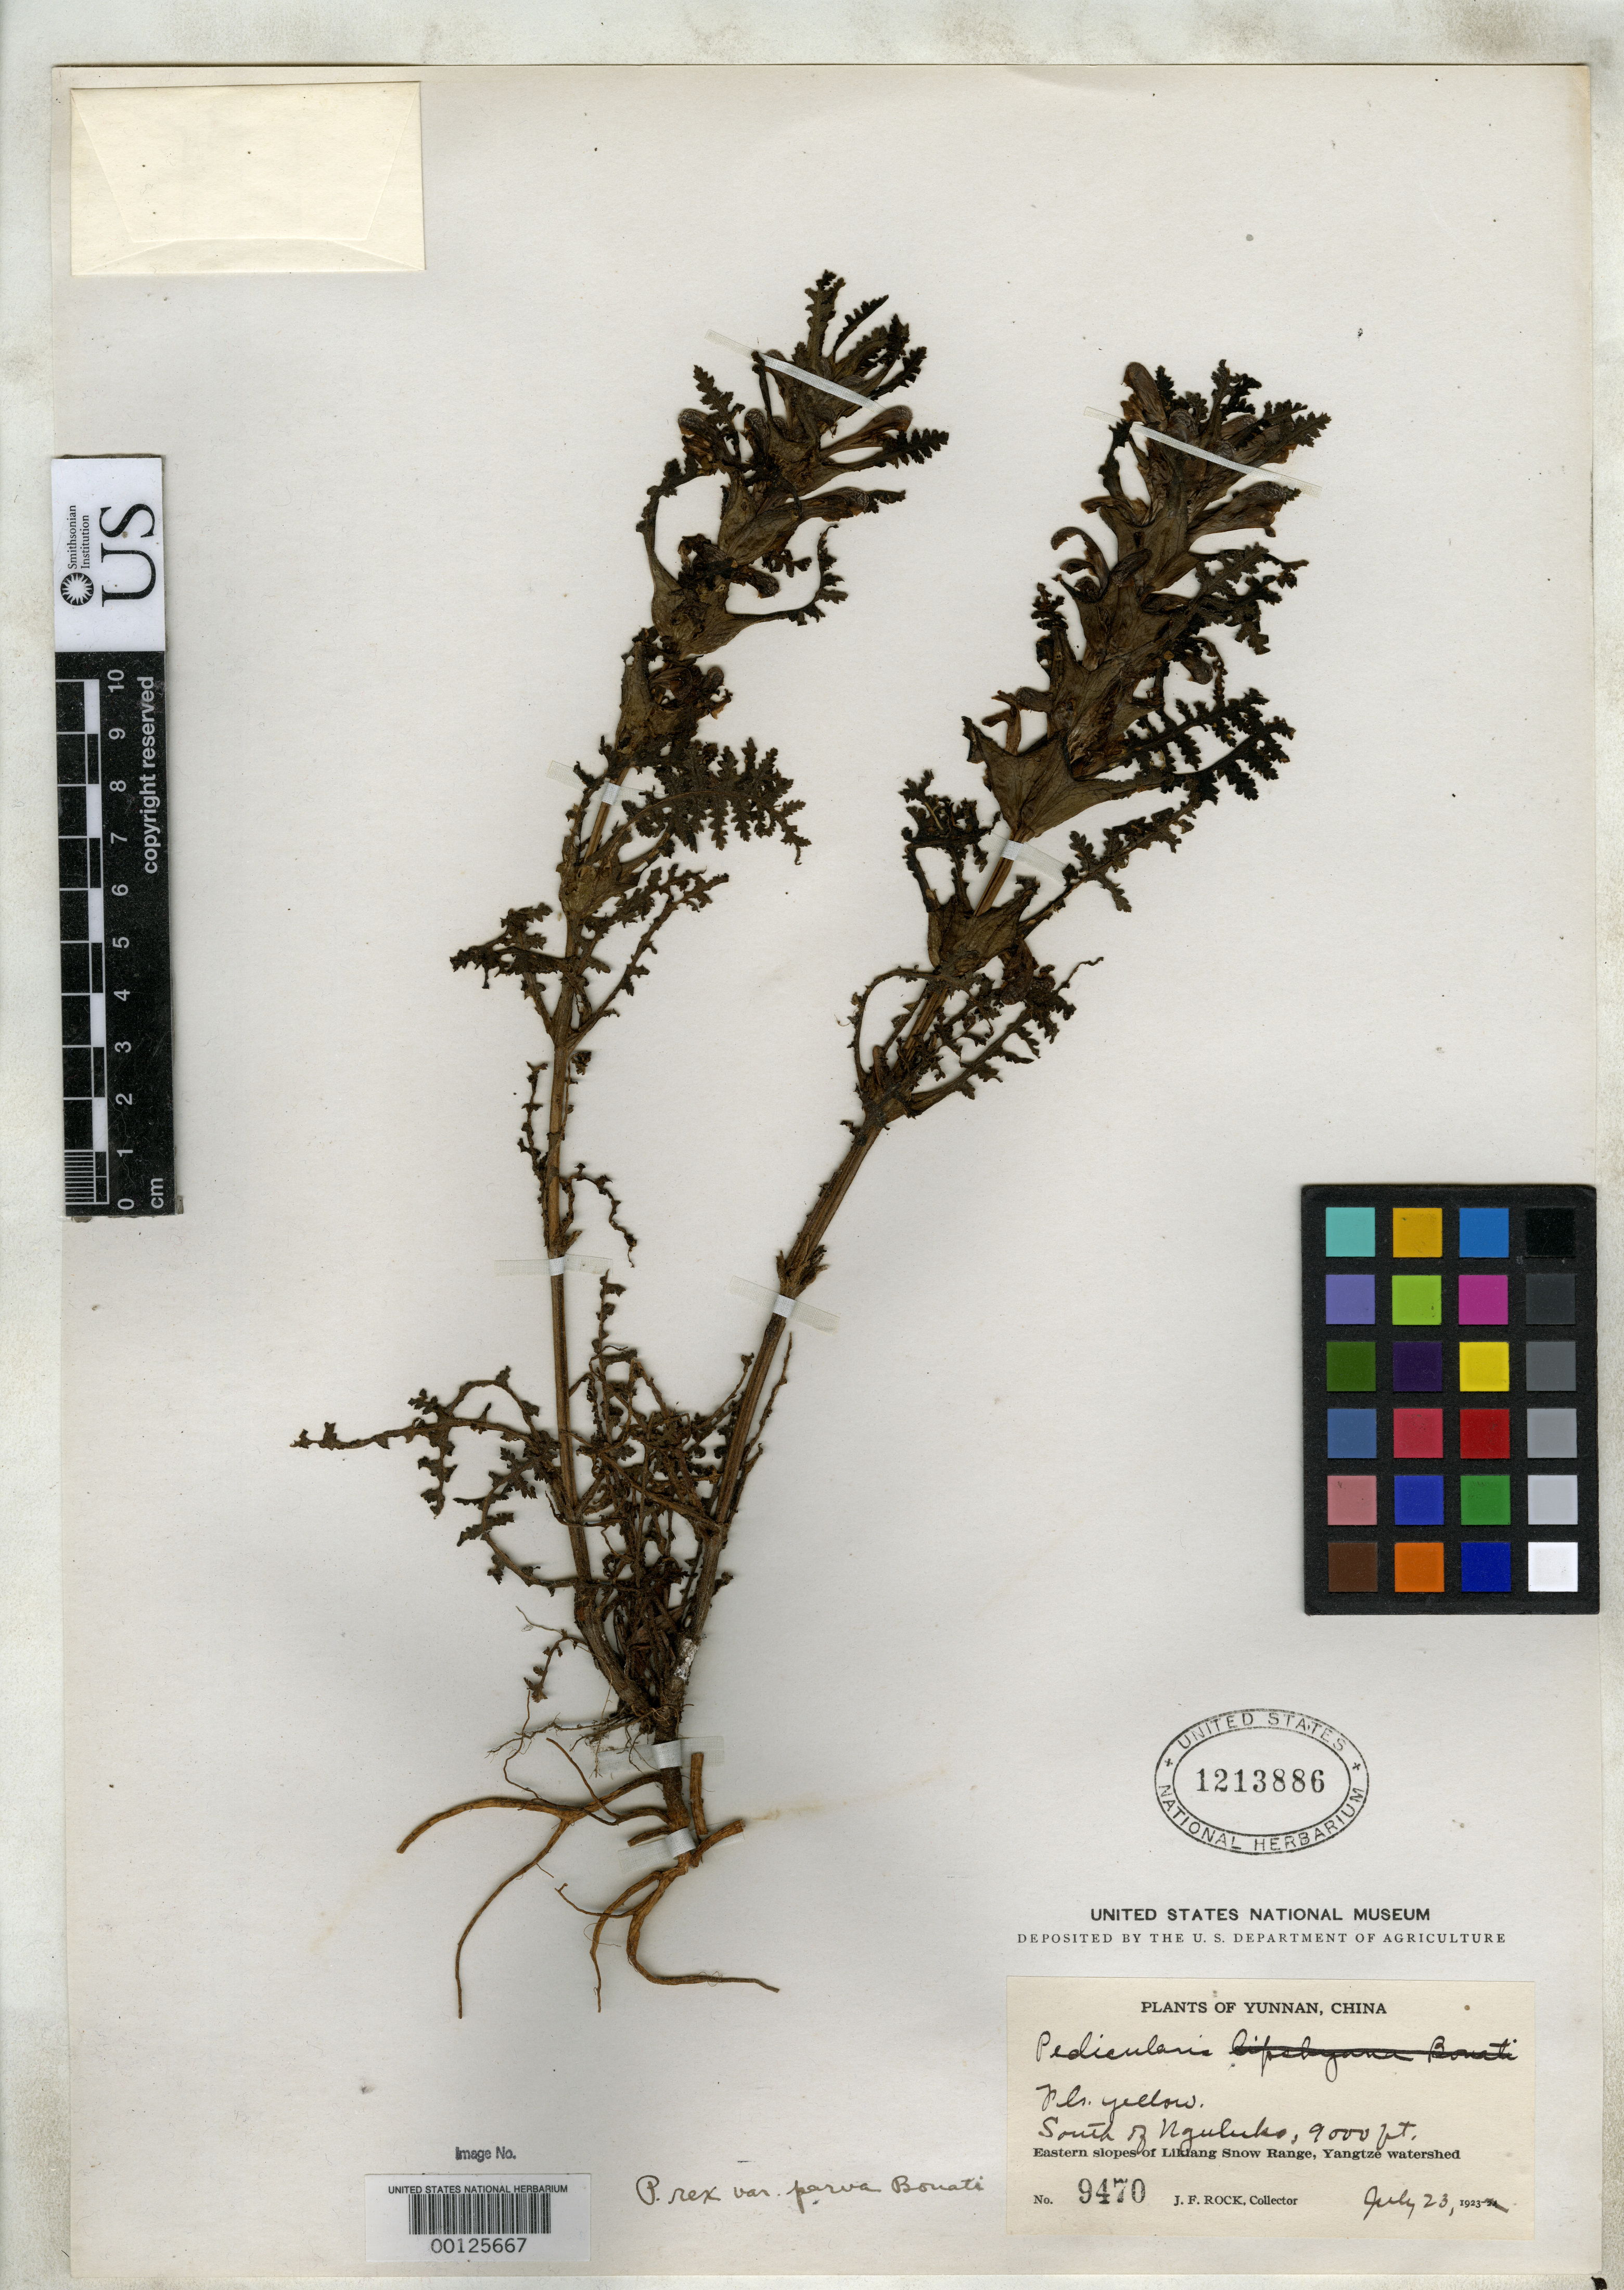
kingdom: Plantae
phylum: Tracheophyta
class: Magnoliopsida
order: Lamiales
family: Orobanchaceae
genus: Pedicularis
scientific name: Pedicularis rex var. parva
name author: Bonati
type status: Isosyntype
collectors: J. F. Rock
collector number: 9470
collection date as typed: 23 Jul 1923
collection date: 1923-07-23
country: China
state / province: Yunnan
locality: Nguluka.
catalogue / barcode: US 1213886